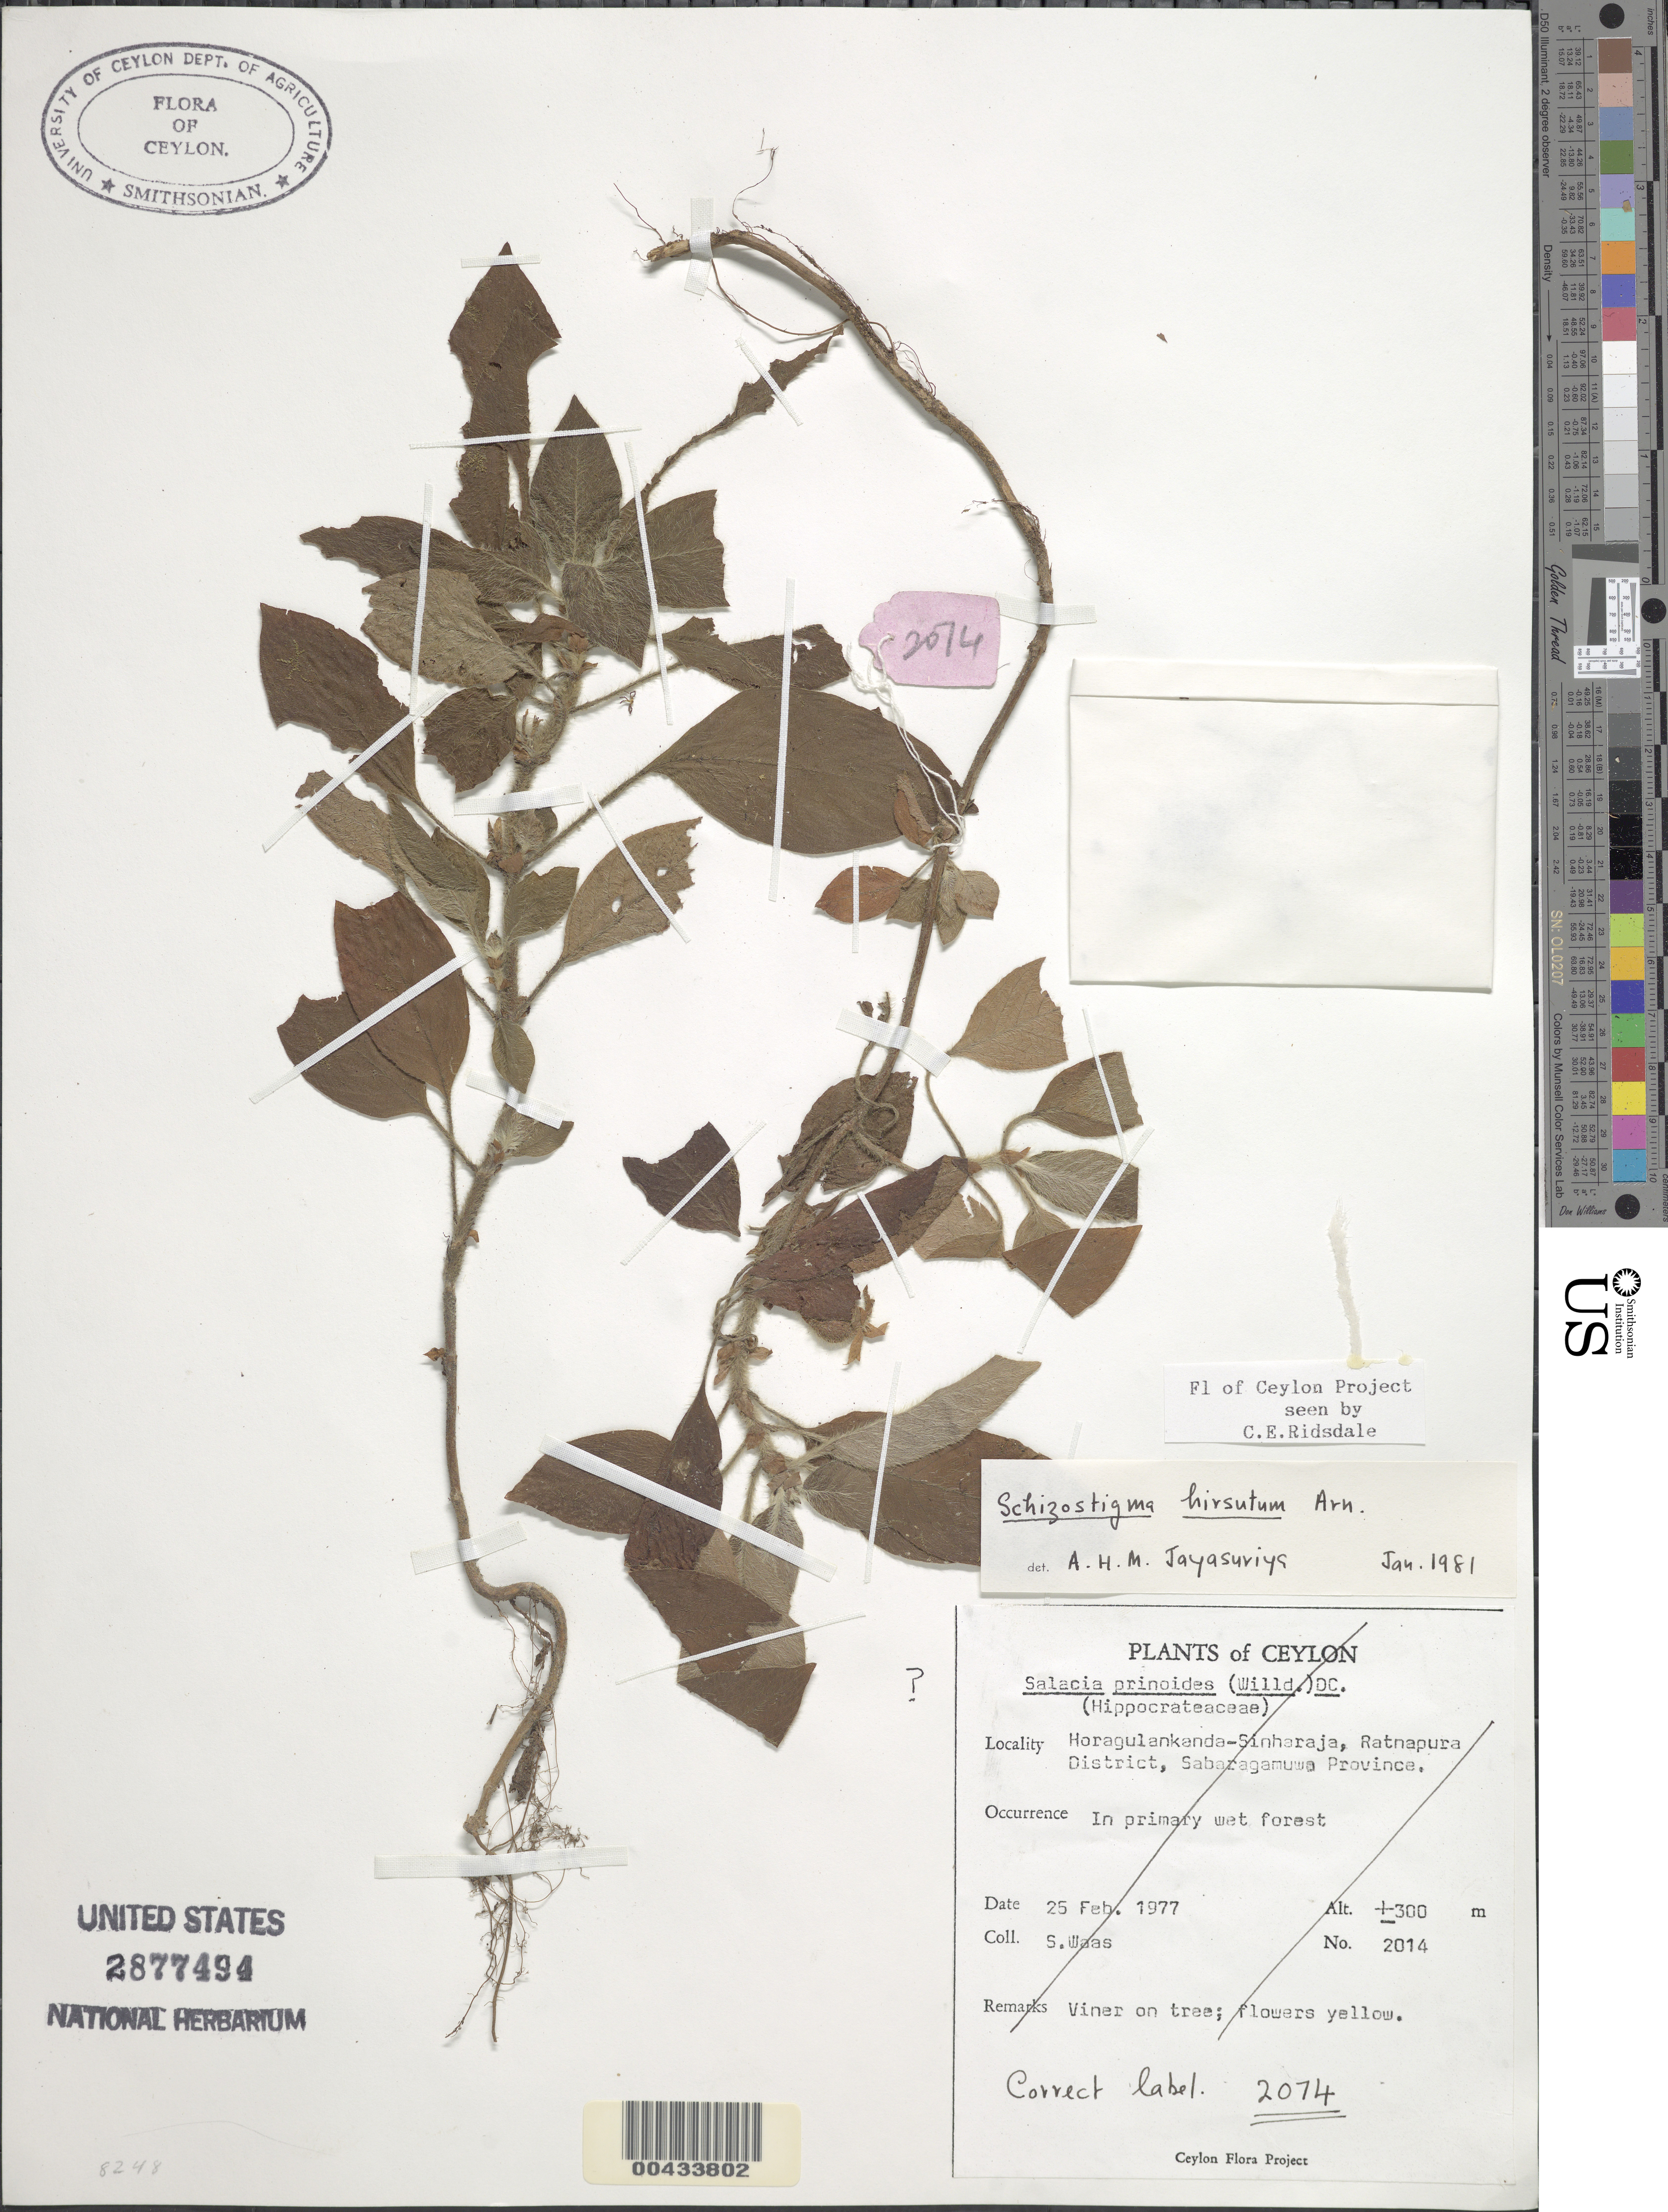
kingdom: Plantae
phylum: Tracheophyta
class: Magnoliopsida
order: Gentianales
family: Rubiaceae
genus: Schizostigma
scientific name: Schizostigma hirsutum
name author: Arn. ex Meisn.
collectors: S. Waas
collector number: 2074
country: Sri Lanka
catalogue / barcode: US 2877494